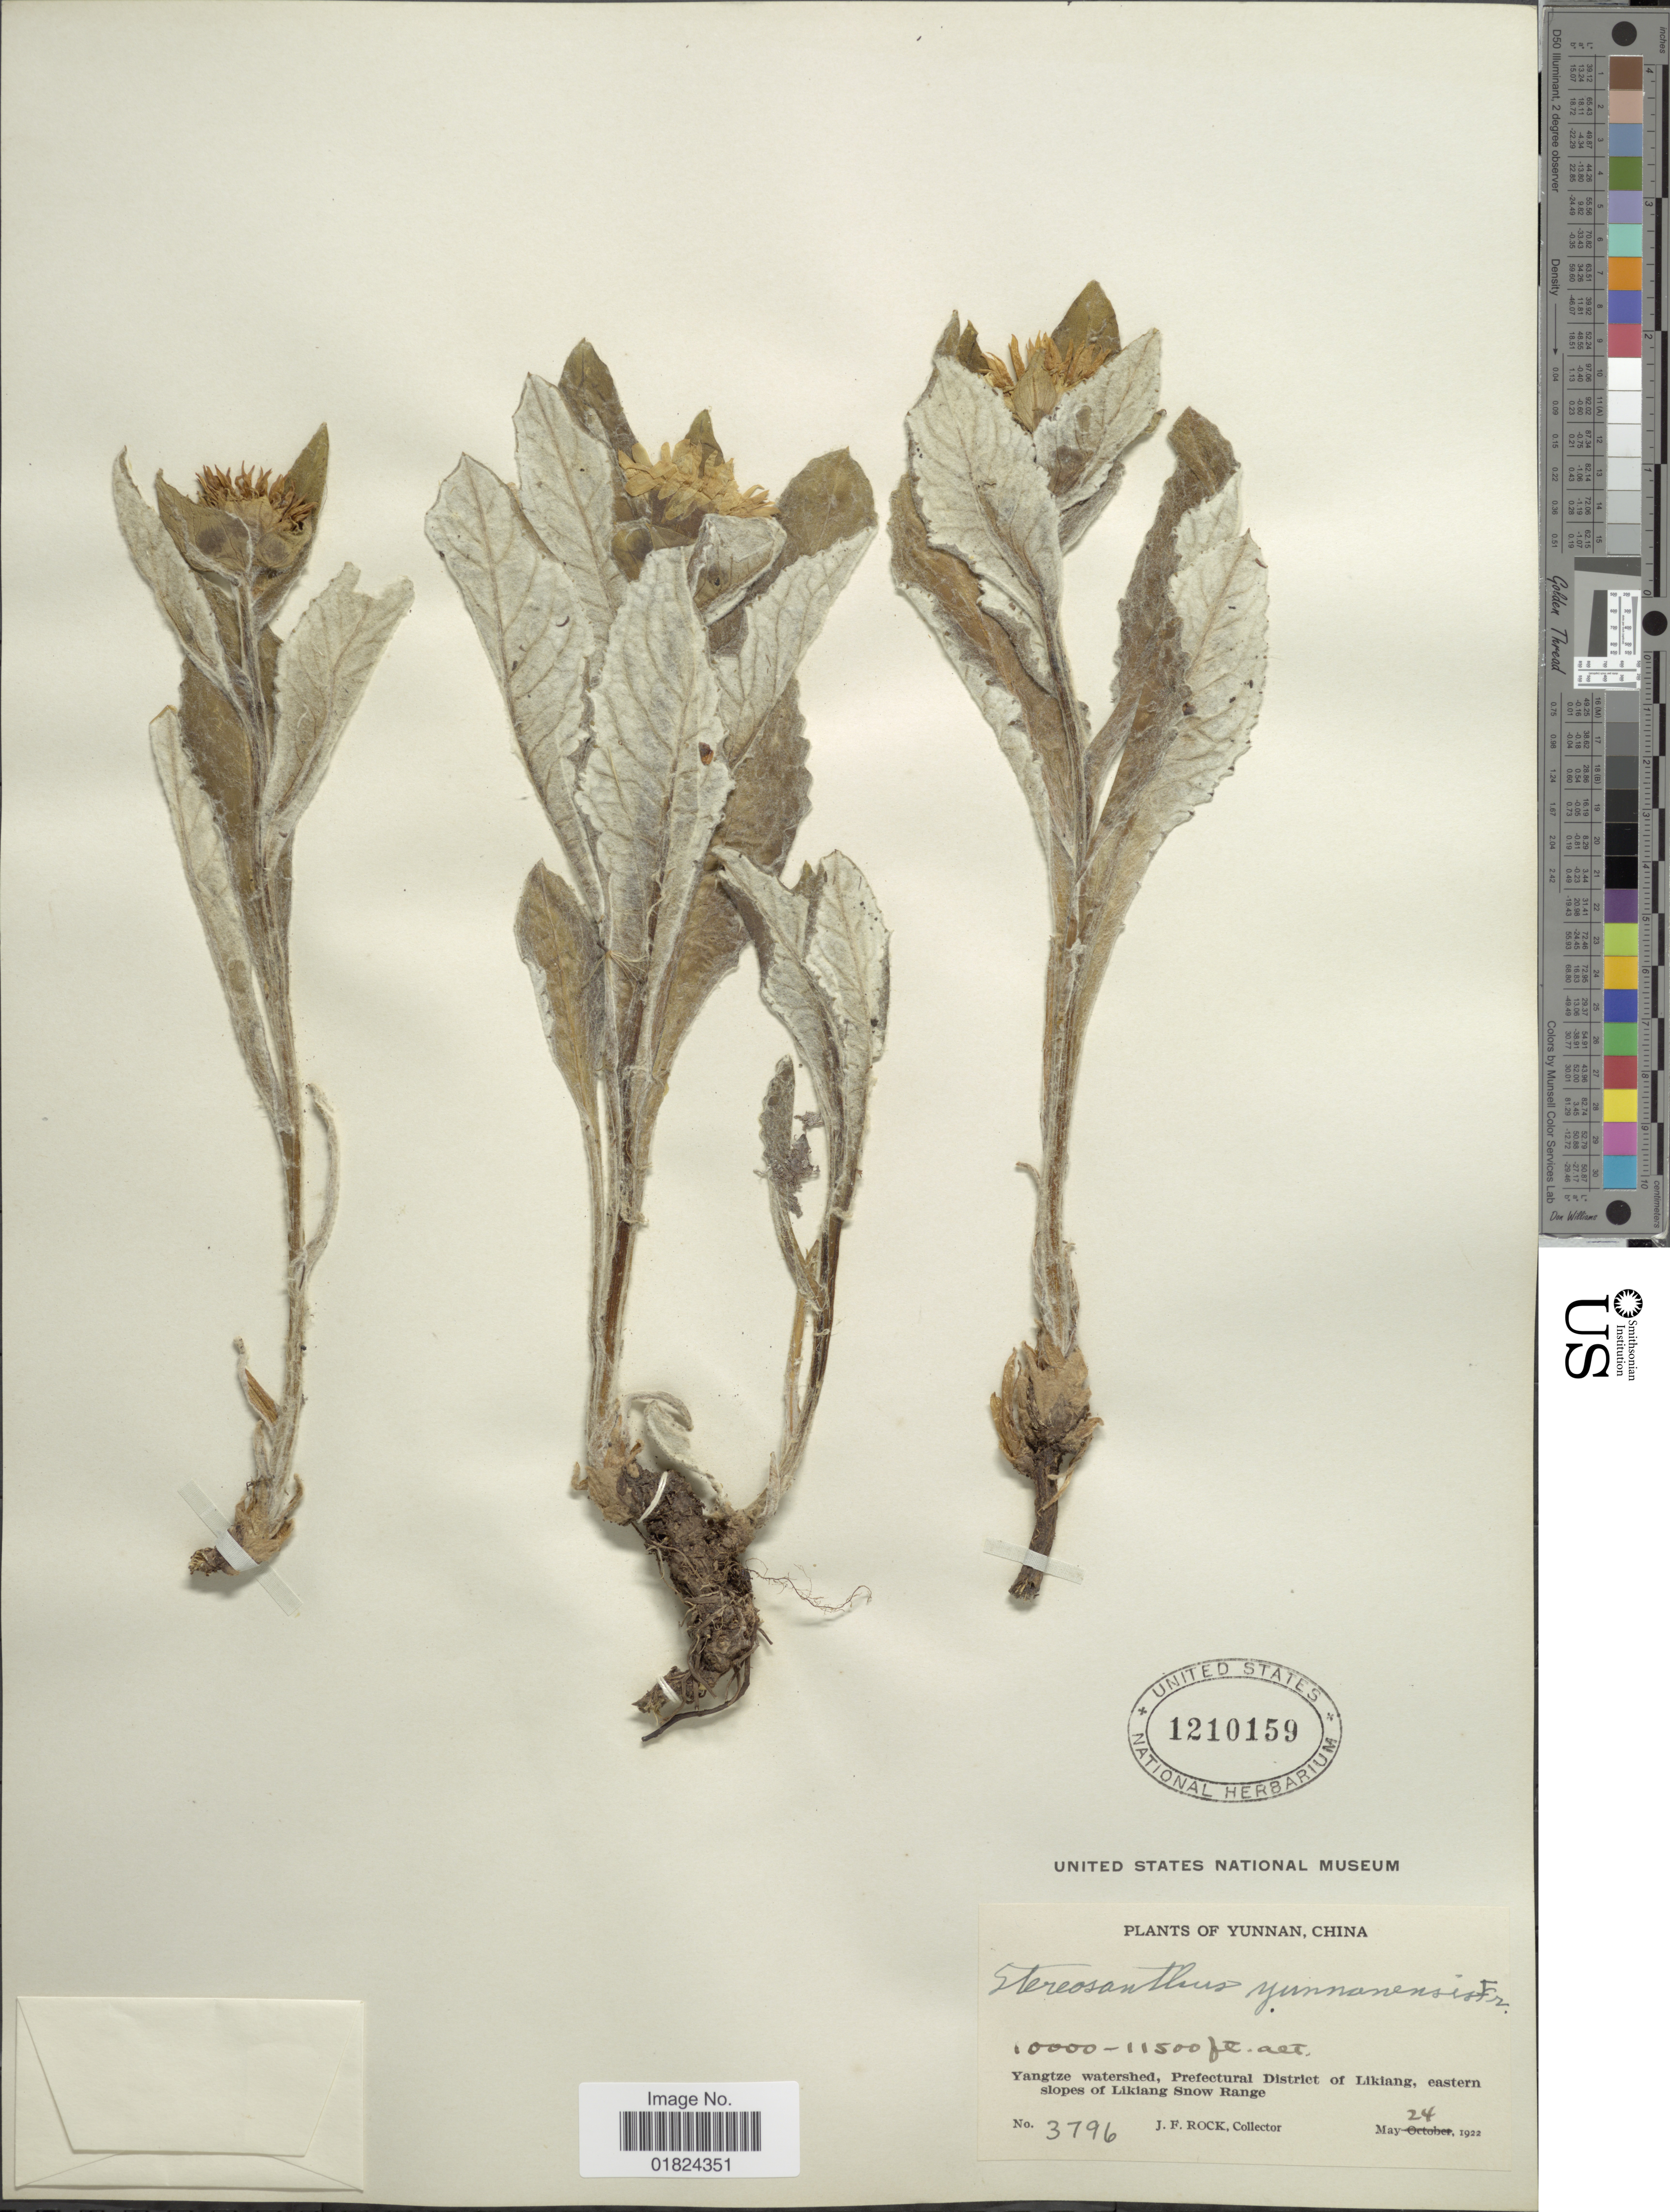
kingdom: Plantae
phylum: Tracheophyta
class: Magnoliopsida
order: Asterales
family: Asteraceae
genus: Stereosanthus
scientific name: Stereosanthus yunnanensis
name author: (L.) Fr.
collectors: J. Rock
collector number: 3796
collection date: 1922-05-24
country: China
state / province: Yunnan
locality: Yangtze watershed, Prefectural District of Likiang, eastern slopes of Likiang Snow Range.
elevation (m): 3048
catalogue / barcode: US 1210159